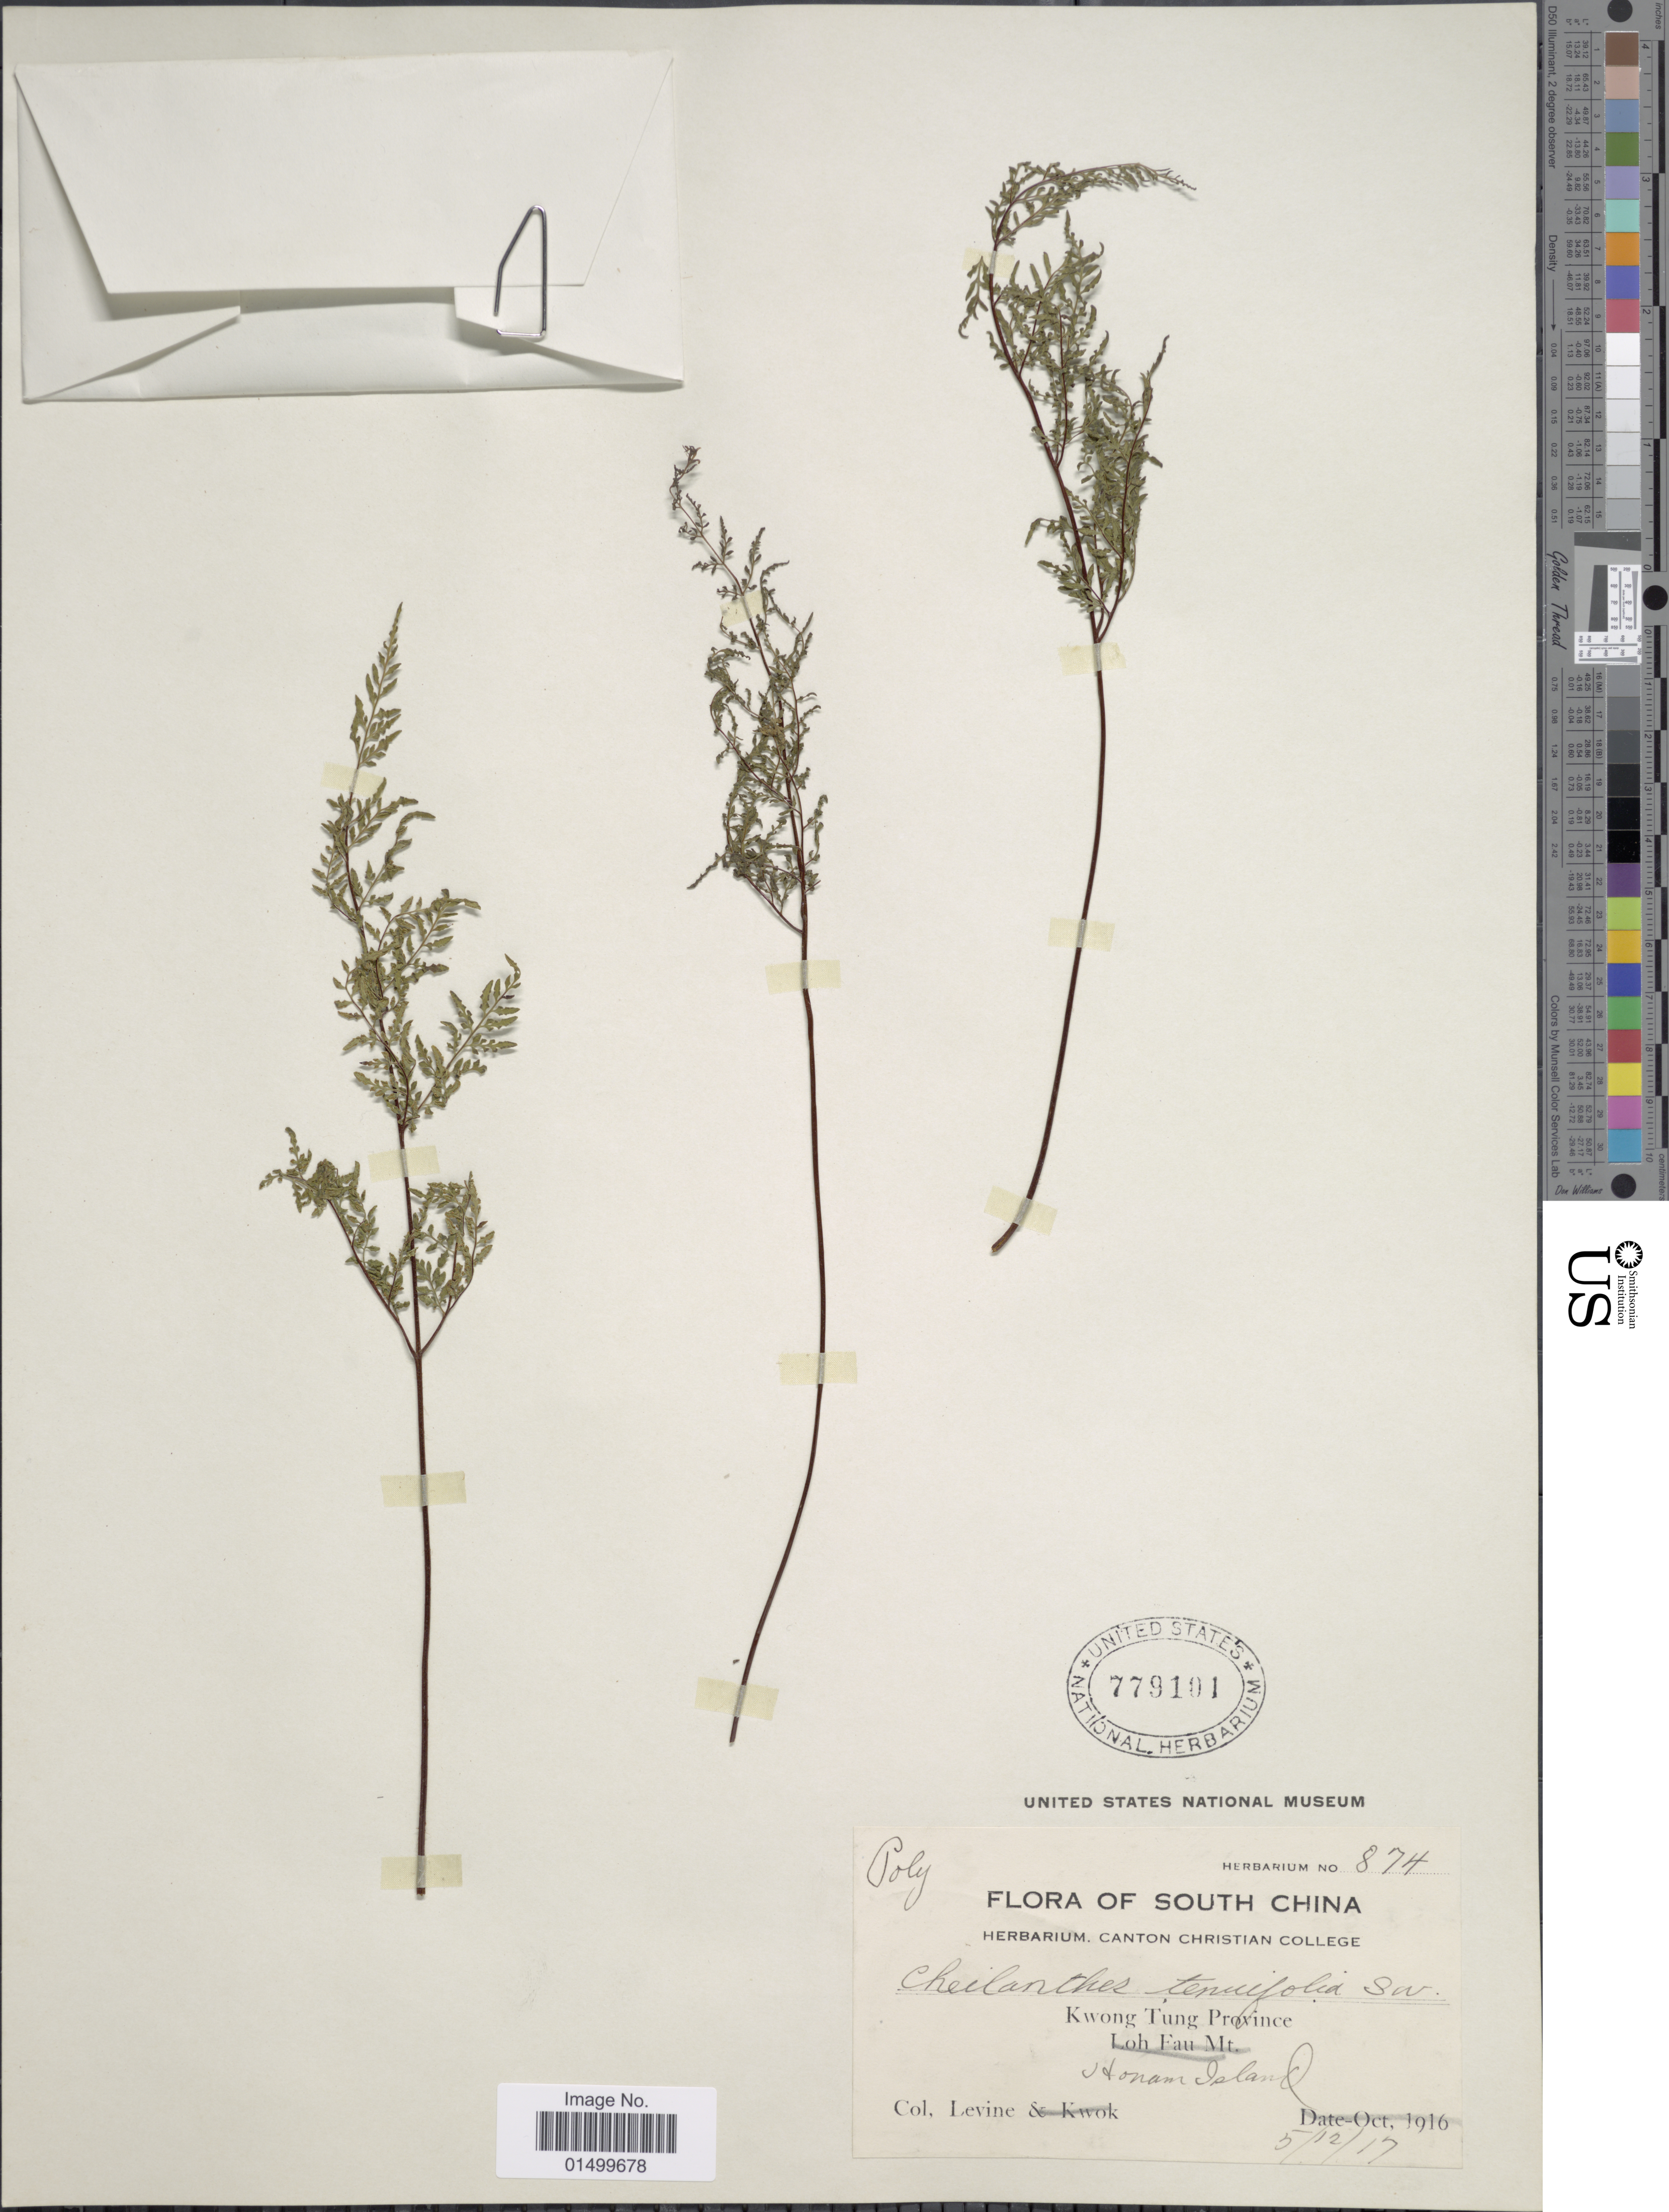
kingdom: Plantae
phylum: Tracheophyta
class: Polypodiopsida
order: Polypodiales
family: Pteridaceae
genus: Cheilanthes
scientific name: Cheilanthes tenuifolia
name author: (Burm. f.) Sw.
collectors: -. Levine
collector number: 874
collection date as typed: Transcribed d/m/y: 5/12/17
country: China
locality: South China, Kwong Tung Province, Loh Fau Mt. Honamr Island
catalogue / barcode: US 779101